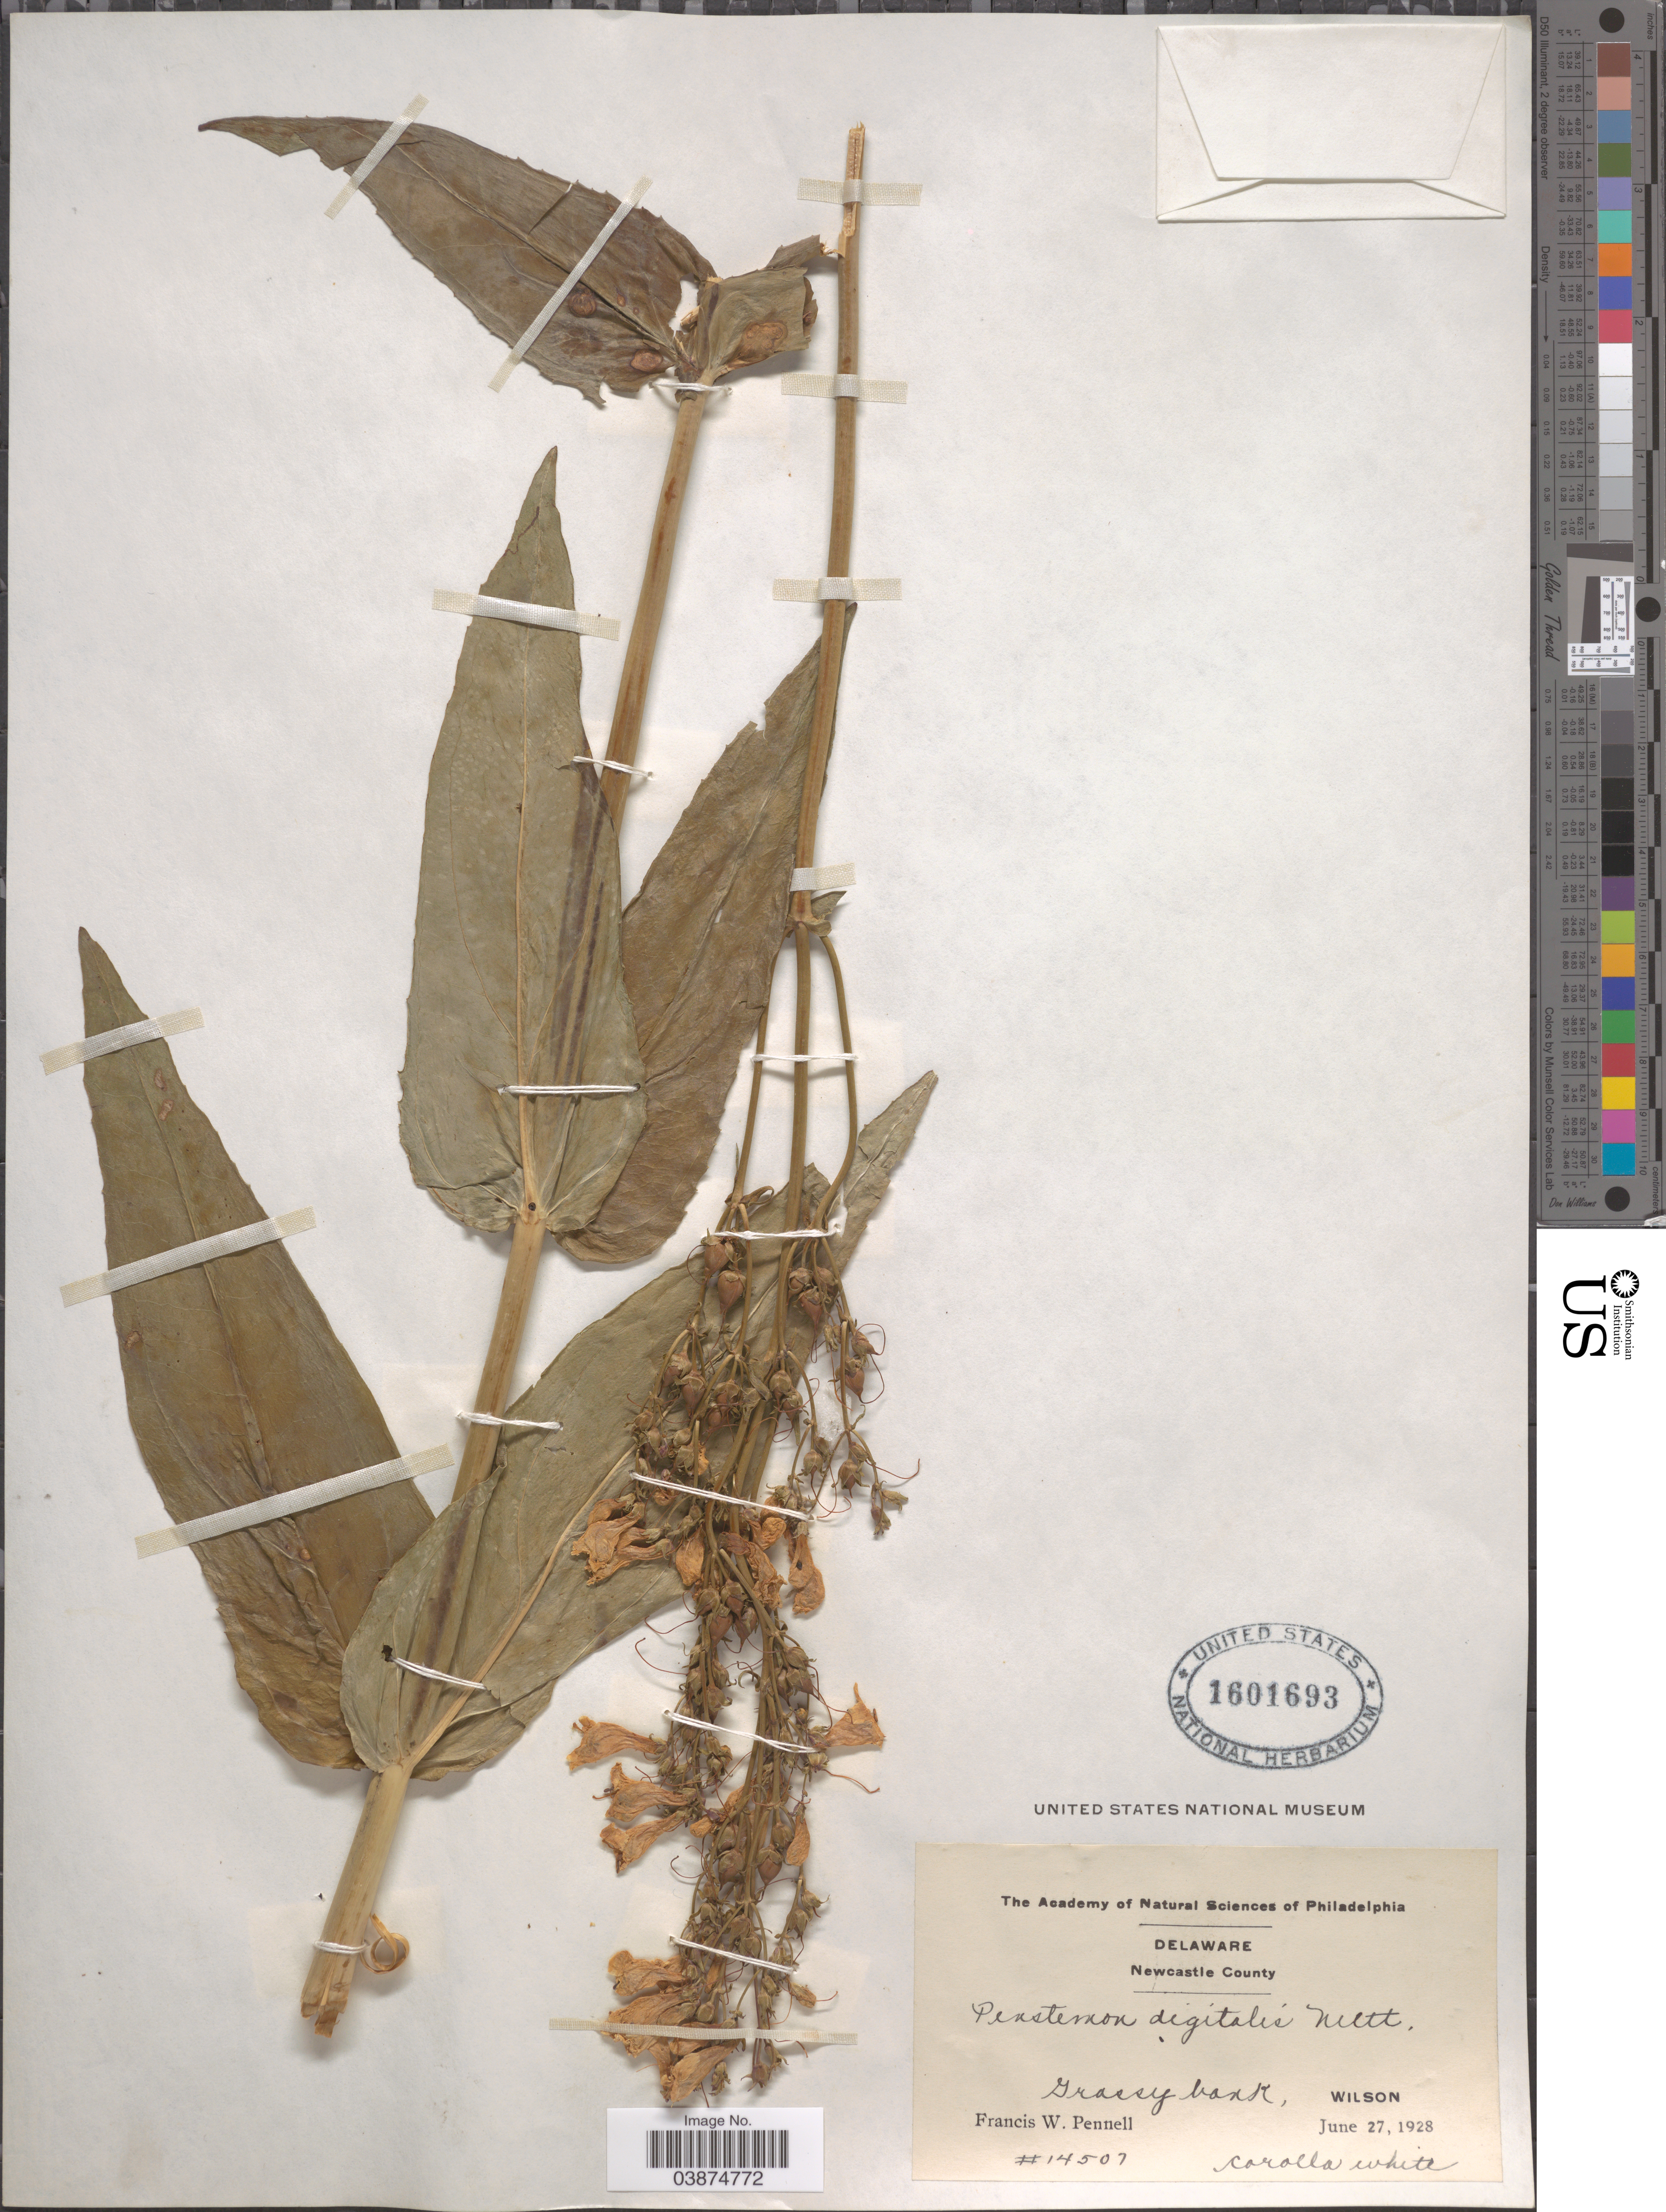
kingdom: Plantae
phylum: Tracheophyta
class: Magnoliopsida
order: Lamiales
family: Plantaginaceae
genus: Penstemon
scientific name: Penstemon digitalis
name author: Nutt. ex Sims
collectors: F. W. Pennell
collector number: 14501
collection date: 1928-06-27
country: United States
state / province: Delaware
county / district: New Castle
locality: Grassy bank, Wilson.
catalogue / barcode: US 1601693